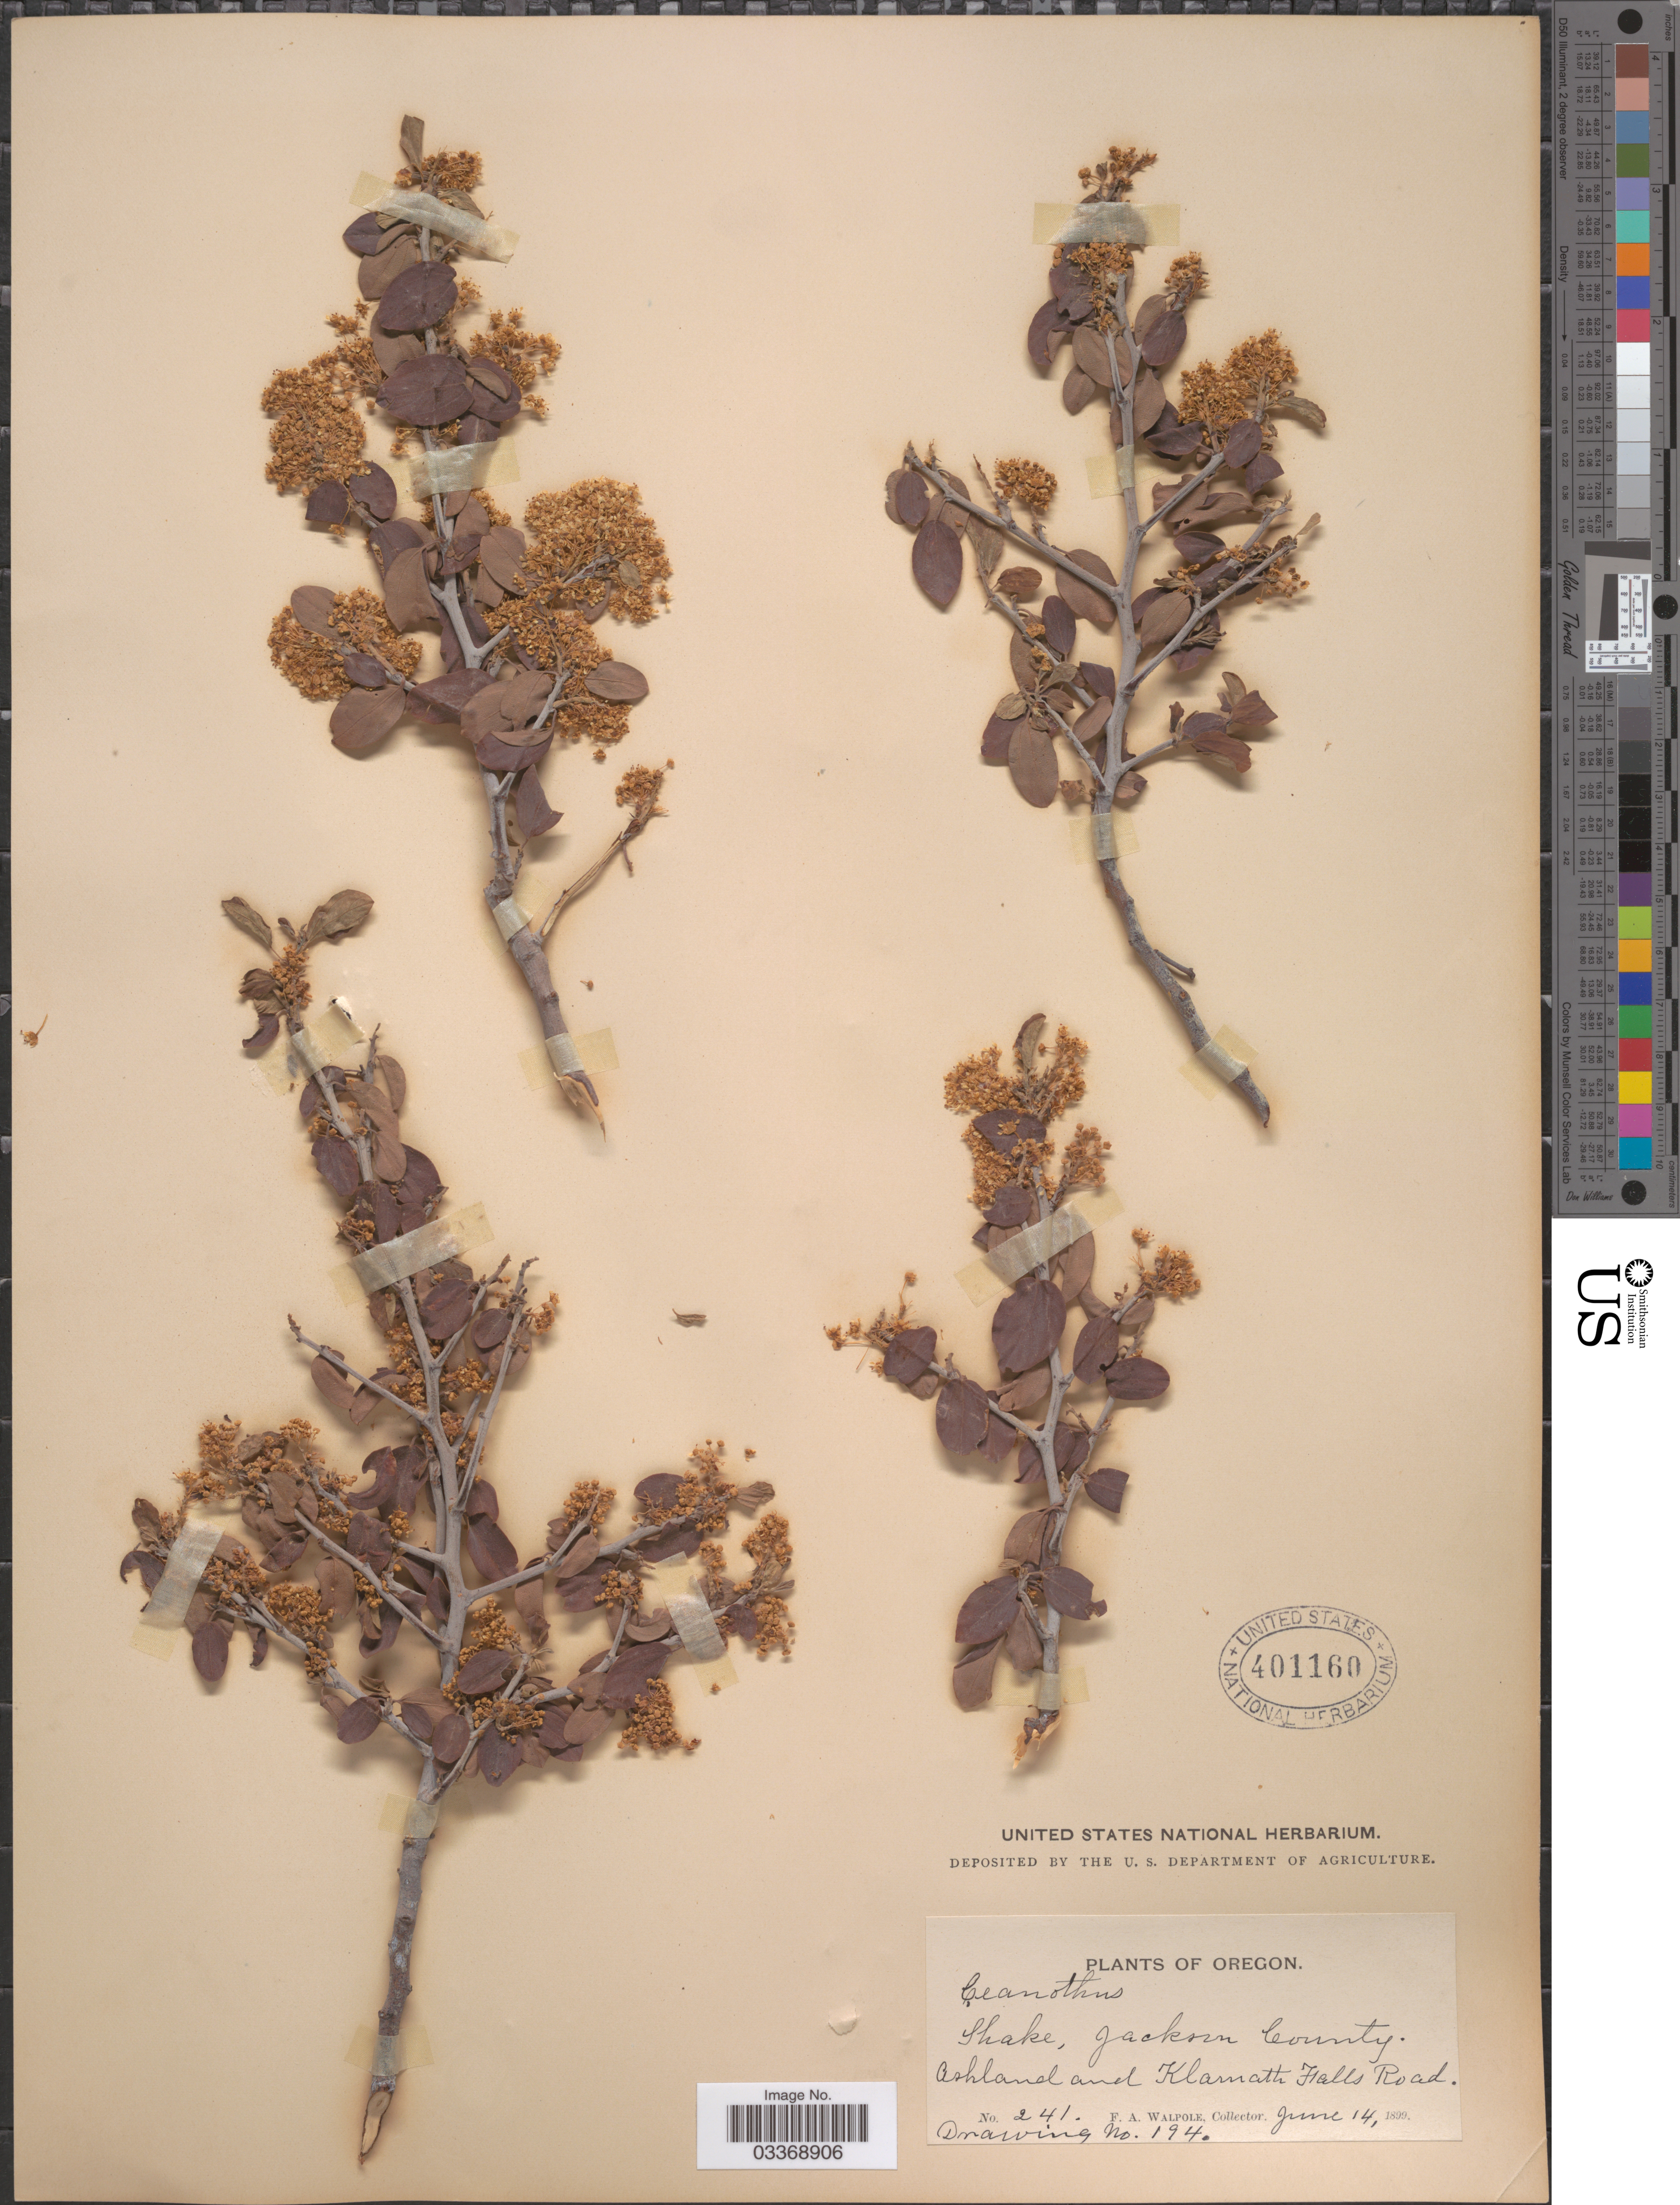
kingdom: Plantae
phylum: Tracheophyta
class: Magnoliopsida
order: Rosales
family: Rhamnaceae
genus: Ceanothus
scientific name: Ceanothus cordulatus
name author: Kellogg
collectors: F. Walpole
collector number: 241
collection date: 1899-06-14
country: United States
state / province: Oregon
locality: Shake, Jackson County. Ashland and Klamath Falls Road.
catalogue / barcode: US 401160